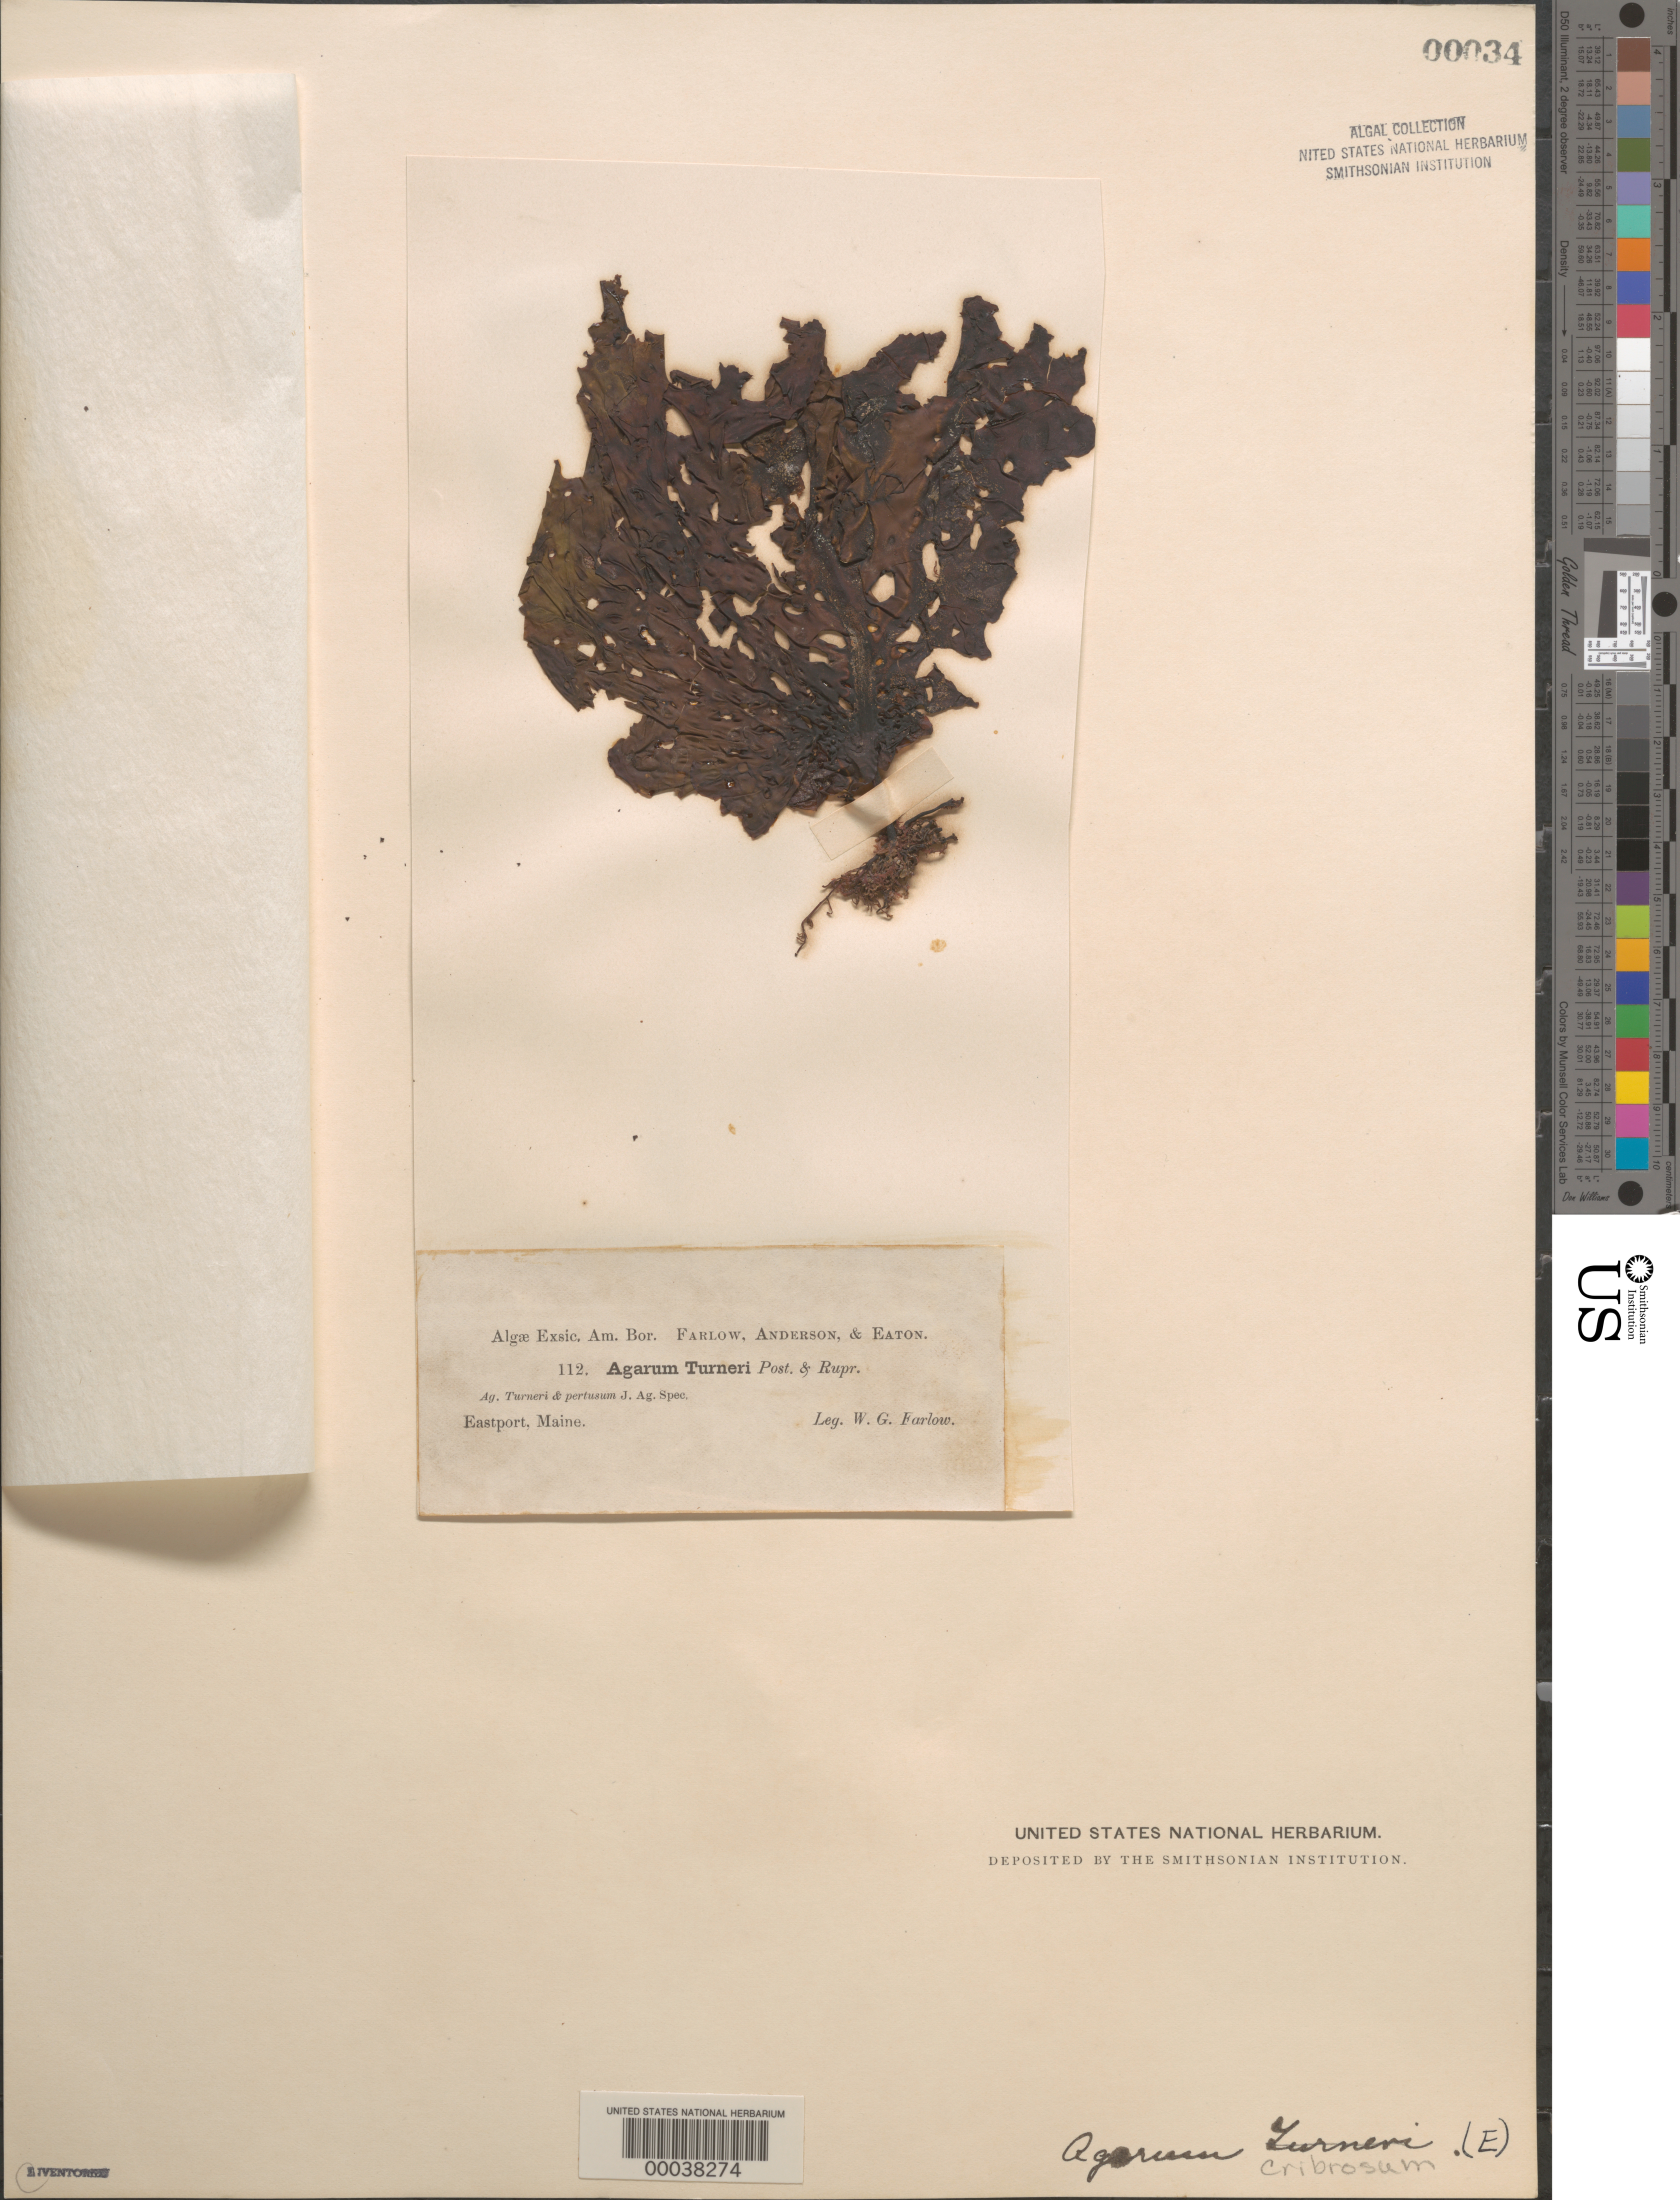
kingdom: Chromista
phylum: Ochrophyta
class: Phaeophyceae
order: Laminariales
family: Costariaceae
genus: Agarum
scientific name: Agarum clathratum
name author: Dumortier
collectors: W. G. Farlow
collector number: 112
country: United States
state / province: Maine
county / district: Washington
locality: Eastport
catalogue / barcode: US 34